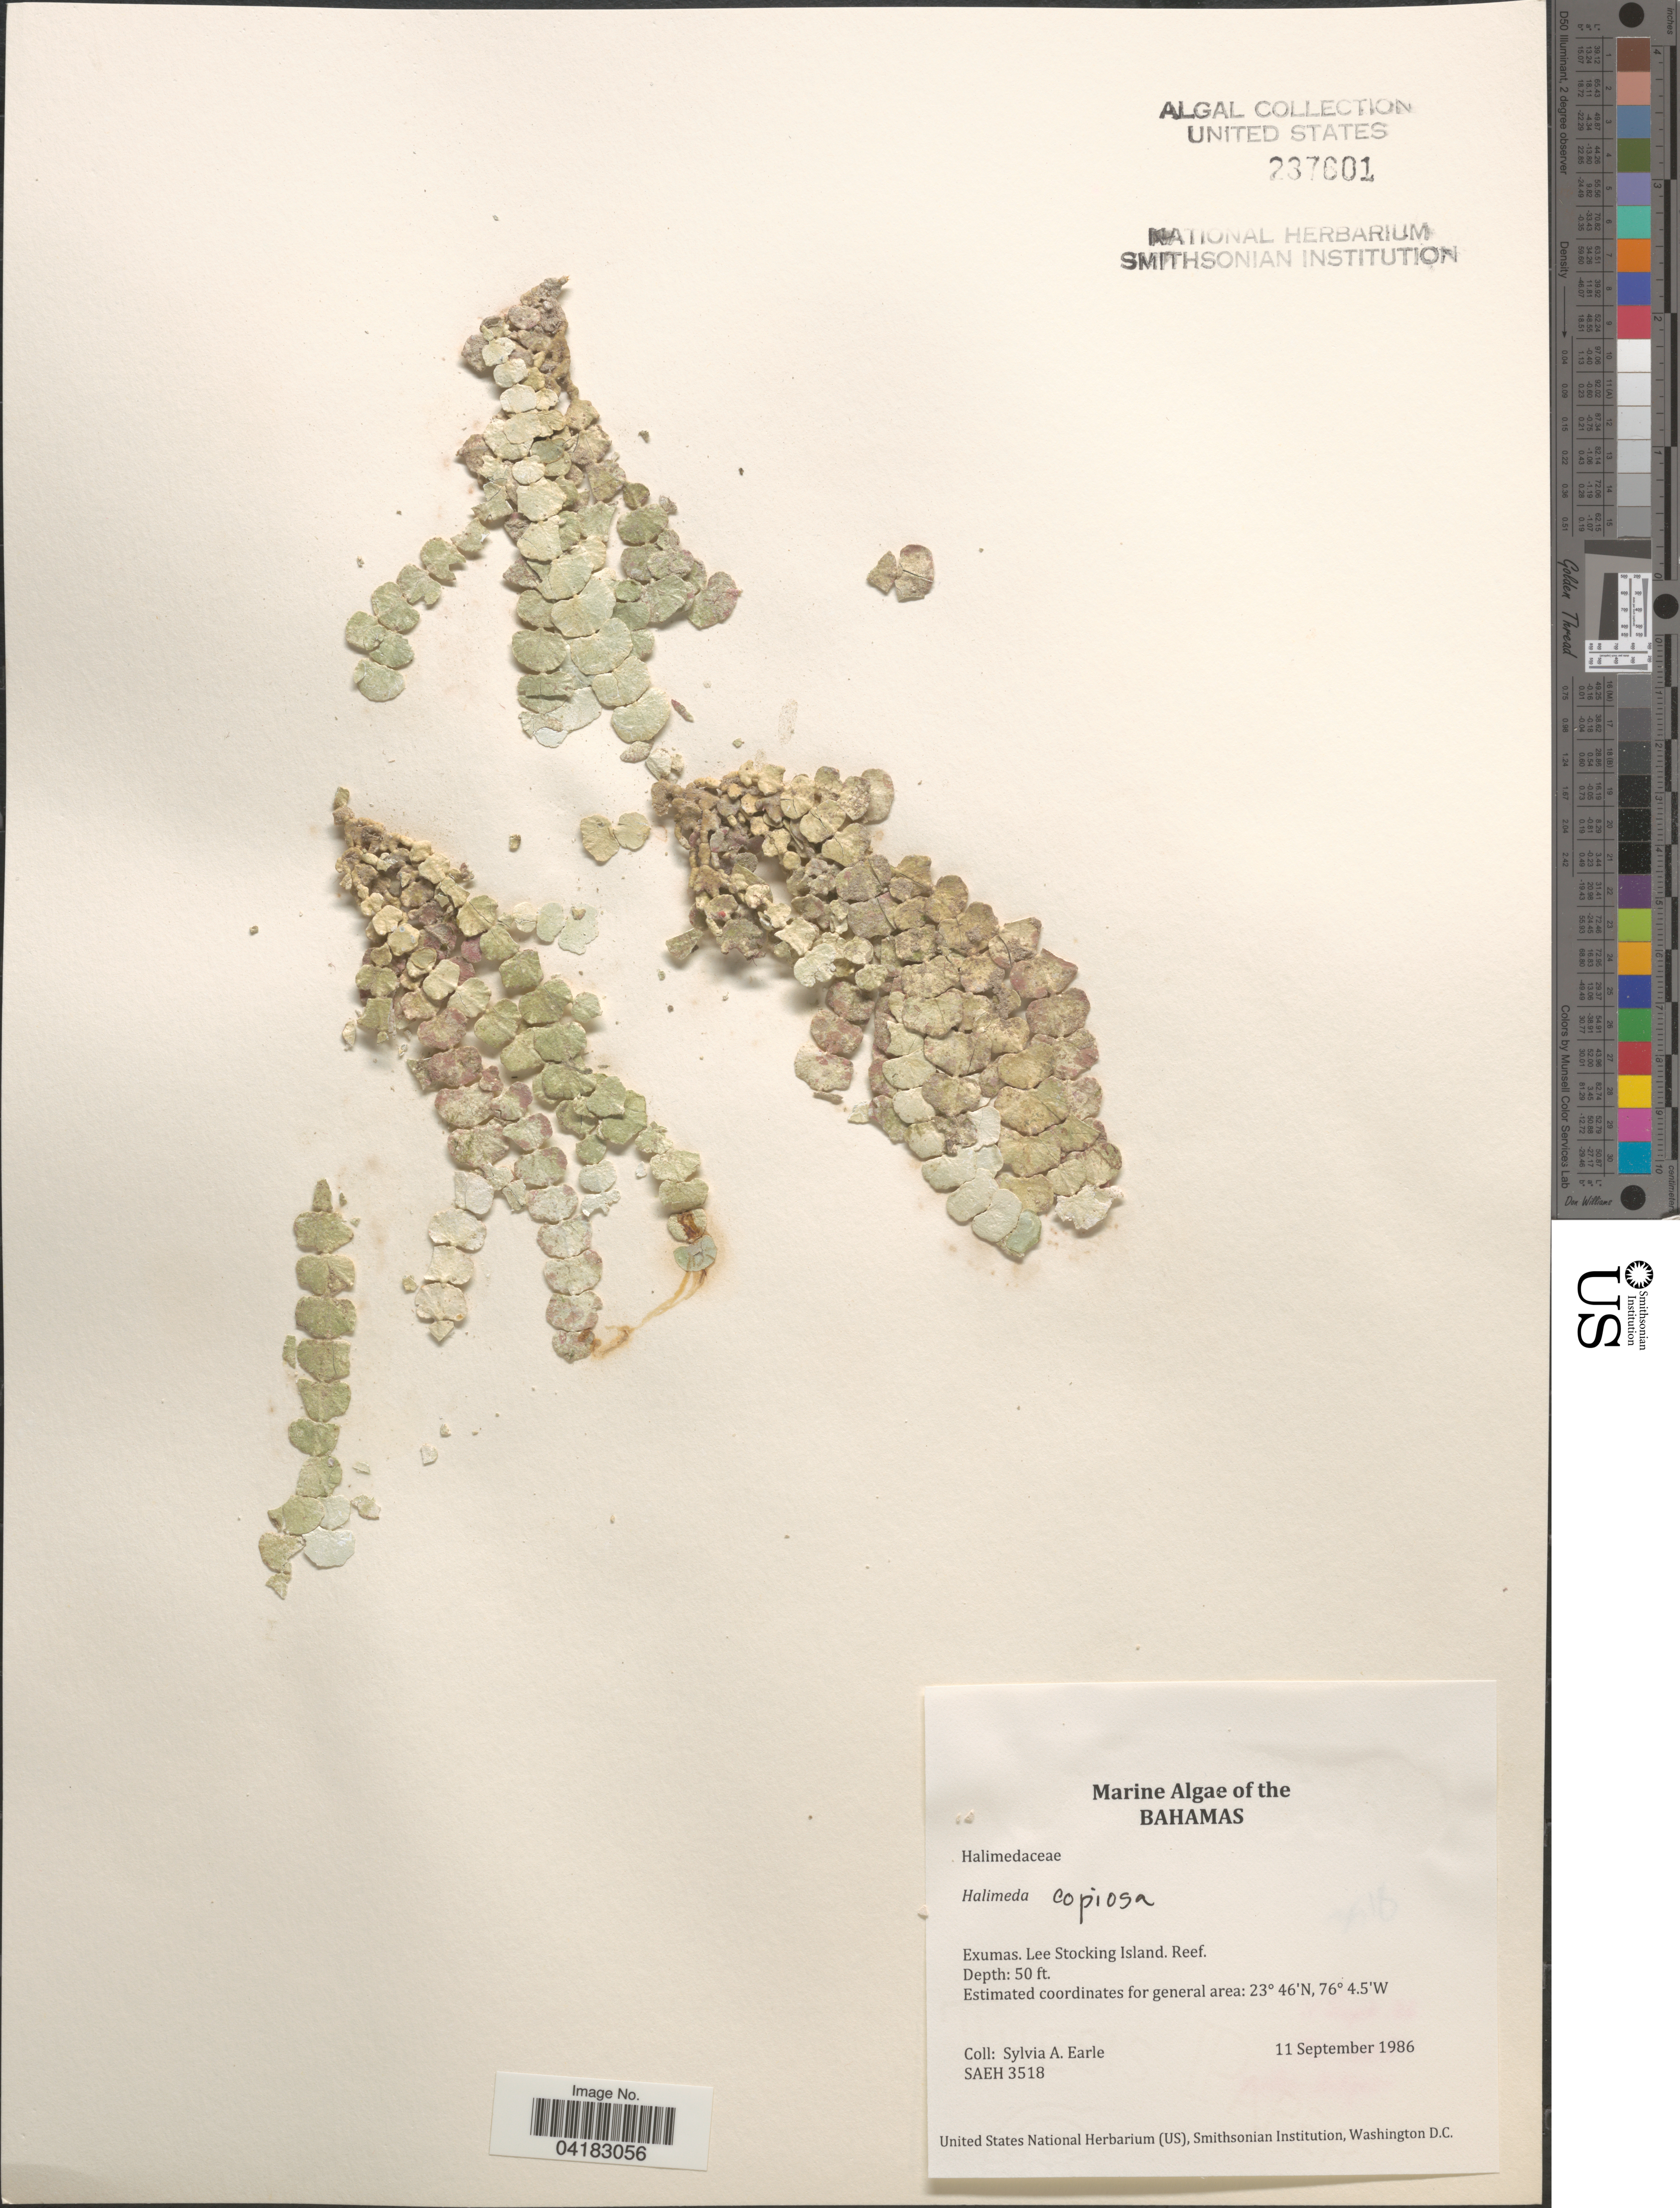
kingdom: Plantae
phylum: Chlorophyta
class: Ulvophyceae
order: Bryopsidales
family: Halimedaceae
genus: Halimeda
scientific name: Halimeda copiosa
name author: Goreau & E.A. Graham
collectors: S. A. Earle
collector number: SAEH3518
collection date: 1986-09-11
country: Bahamas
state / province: Exuma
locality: Exumas. Lee Stocking Island. Reef.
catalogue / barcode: US 237601